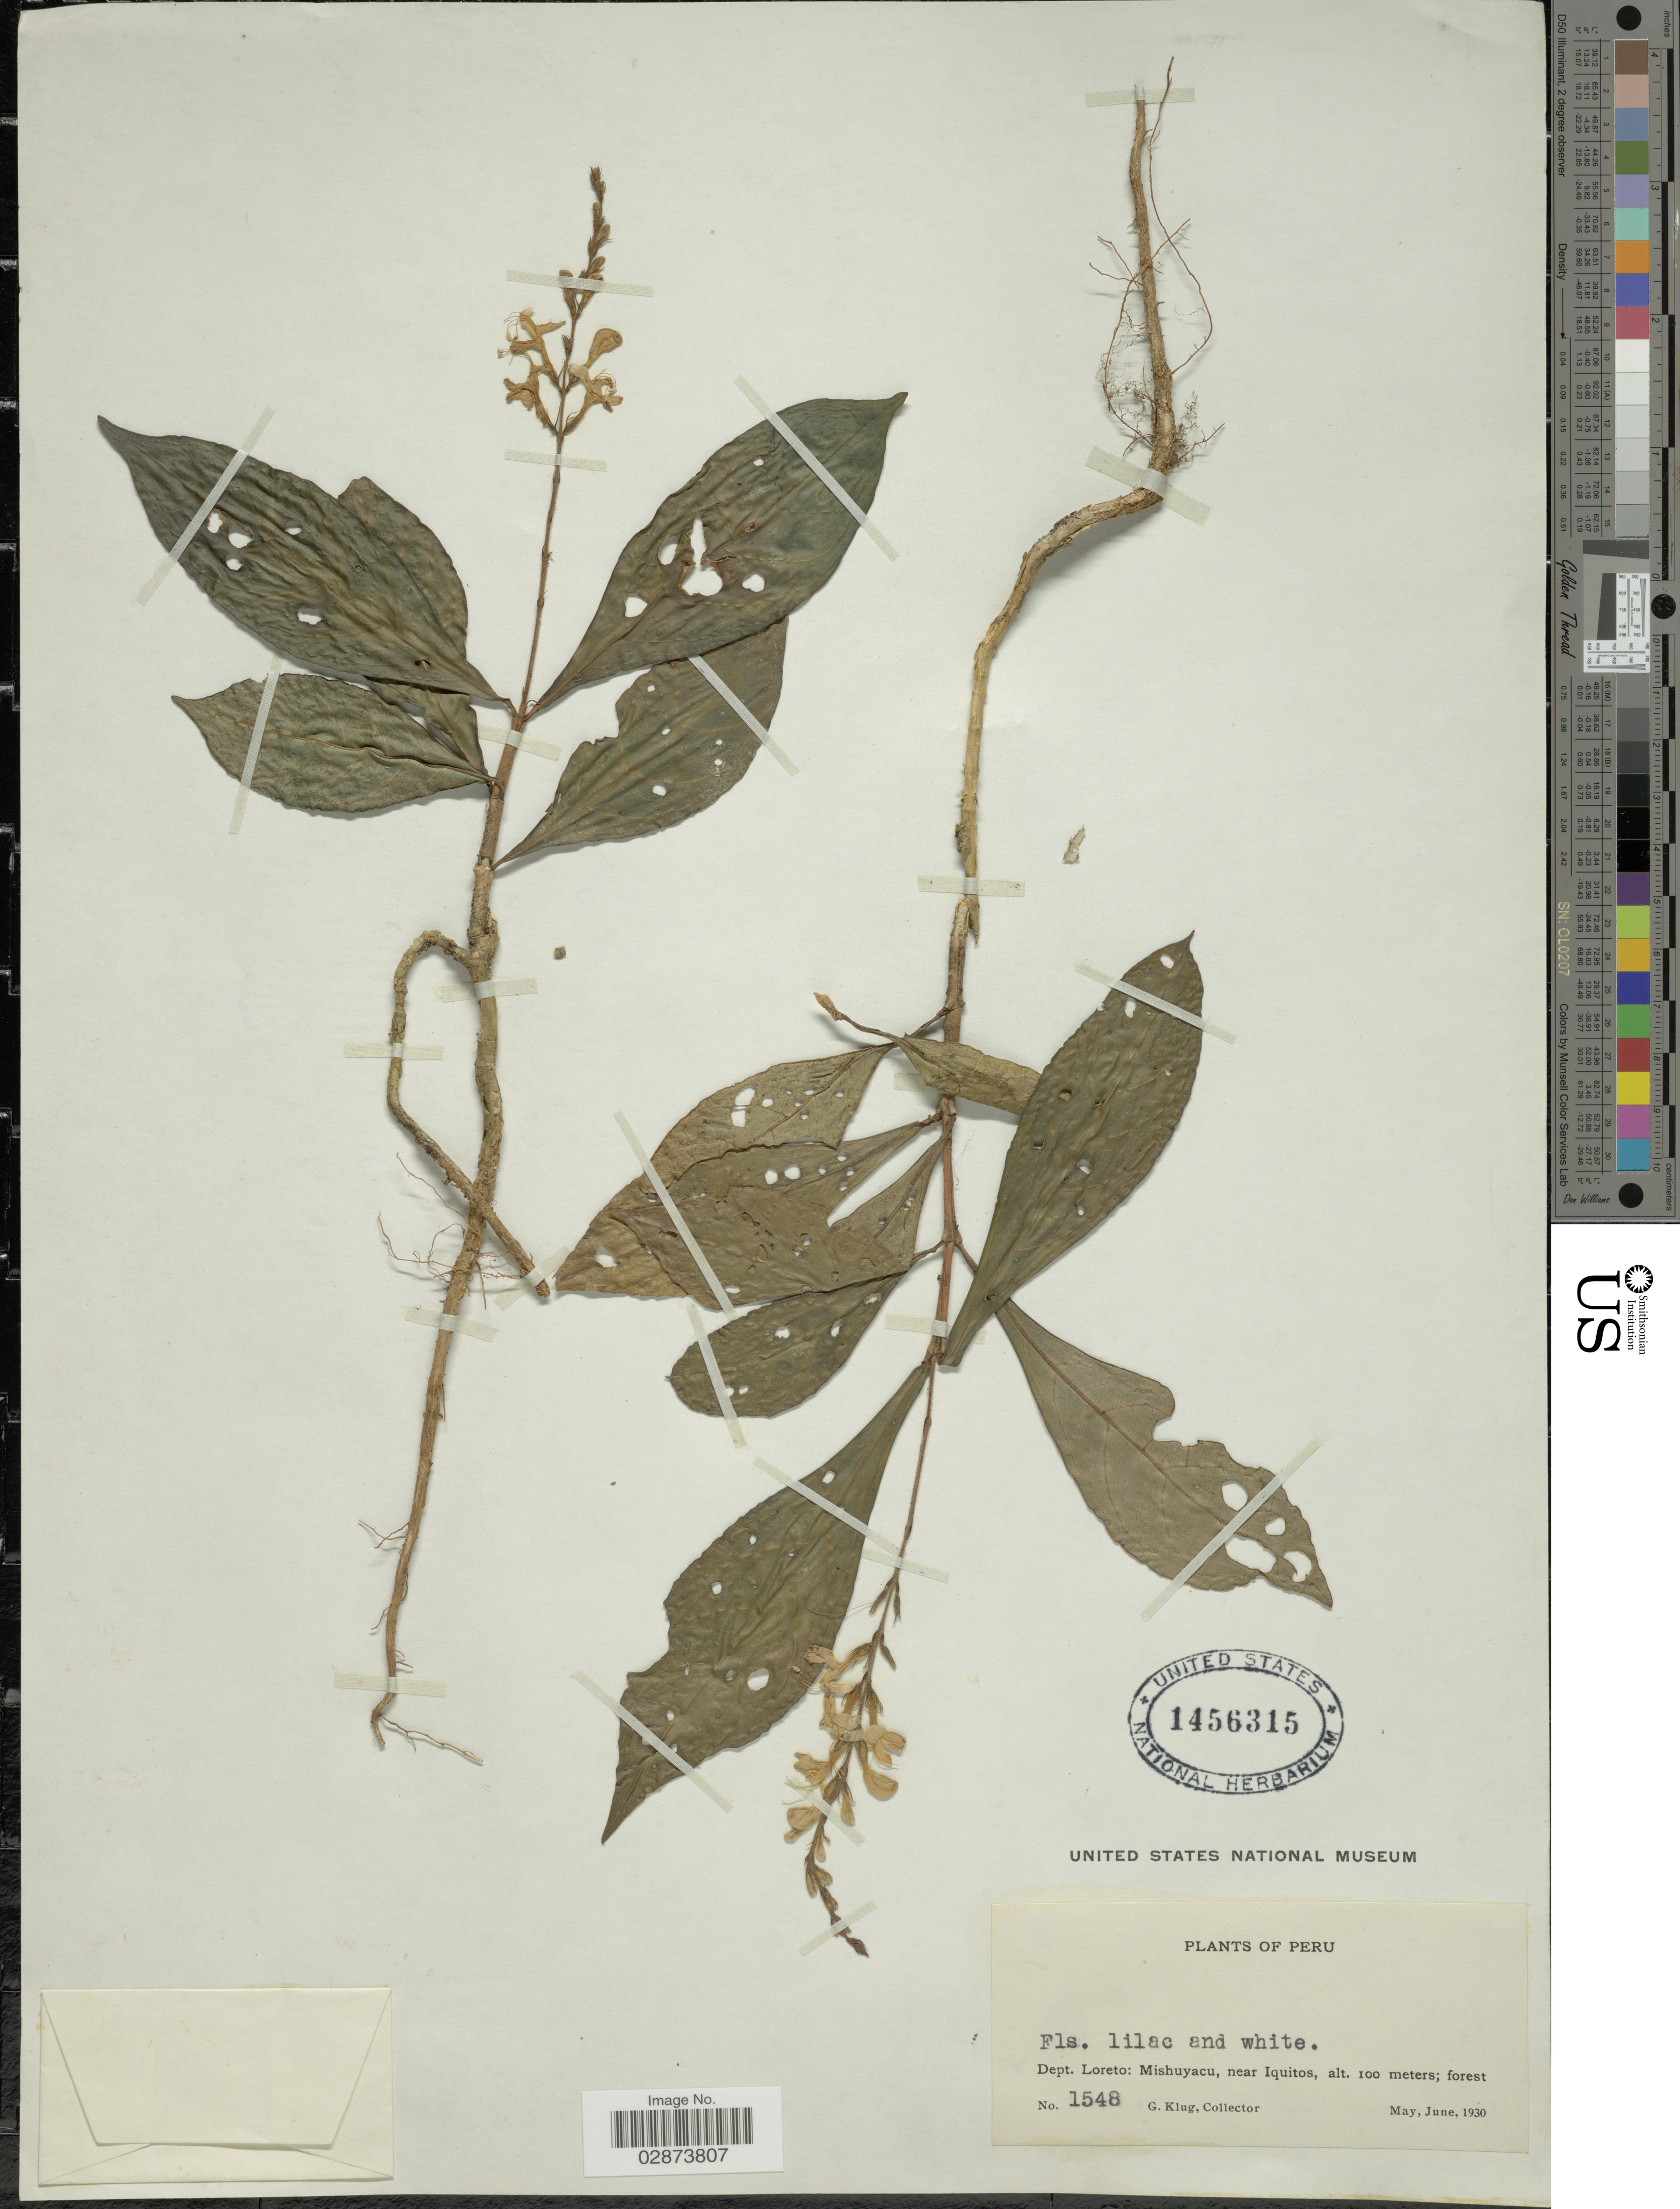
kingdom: Plantae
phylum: Tracheophyta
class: Magnoliopsida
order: Lamiales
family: Acanthaceae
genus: Pulchranthus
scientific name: Pulchranthus adenostachyus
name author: (Lindau) V.M. Baum et al.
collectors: G. Klug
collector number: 1548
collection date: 1930-05/1930-06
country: Peru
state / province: Loreto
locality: Mishuyacu, near Iquitos.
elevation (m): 100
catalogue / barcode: US 1456315